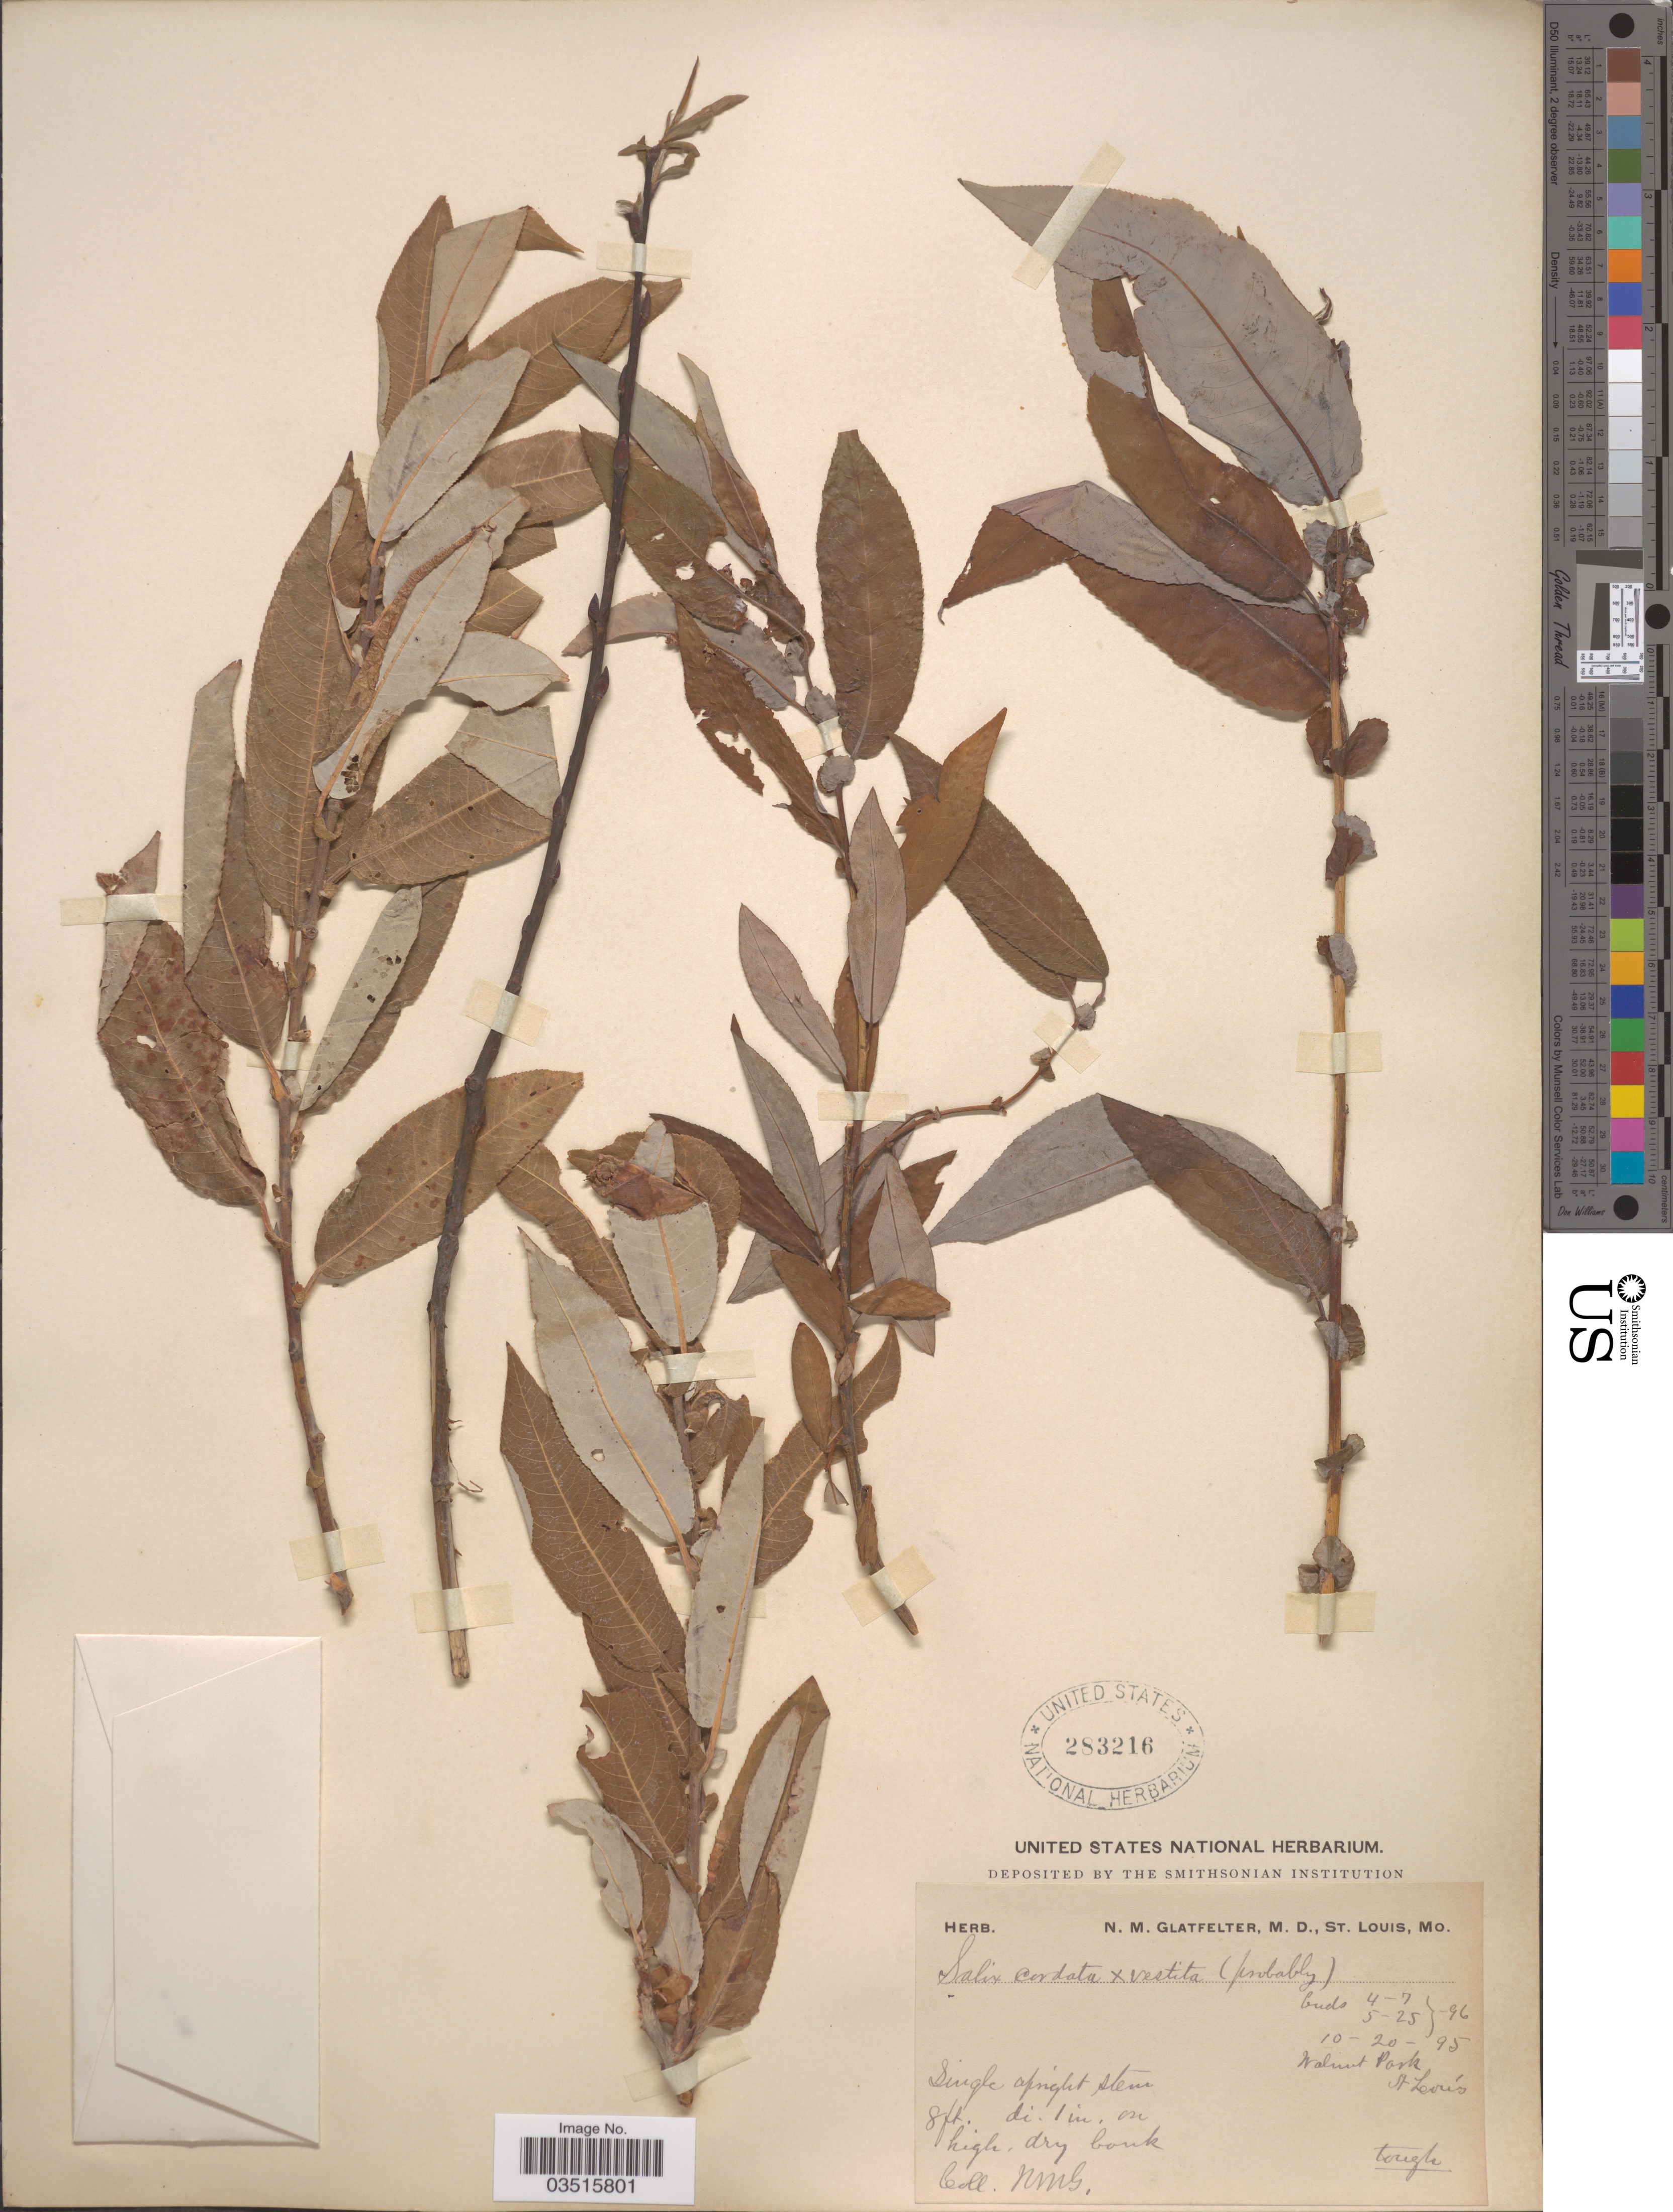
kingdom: Plantae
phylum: Tracheophyta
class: Magnoliopsida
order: Malpighiales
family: Salicaceae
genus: Salix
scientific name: Salix missouriensis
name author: Bebb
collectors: N. M. Glatfelter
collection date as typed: Transcribed d/m/y: 20/10/95 to 25/5/96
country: United States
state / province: Missouri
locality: Walnut Park. St. Louis.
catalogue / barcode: US 283216